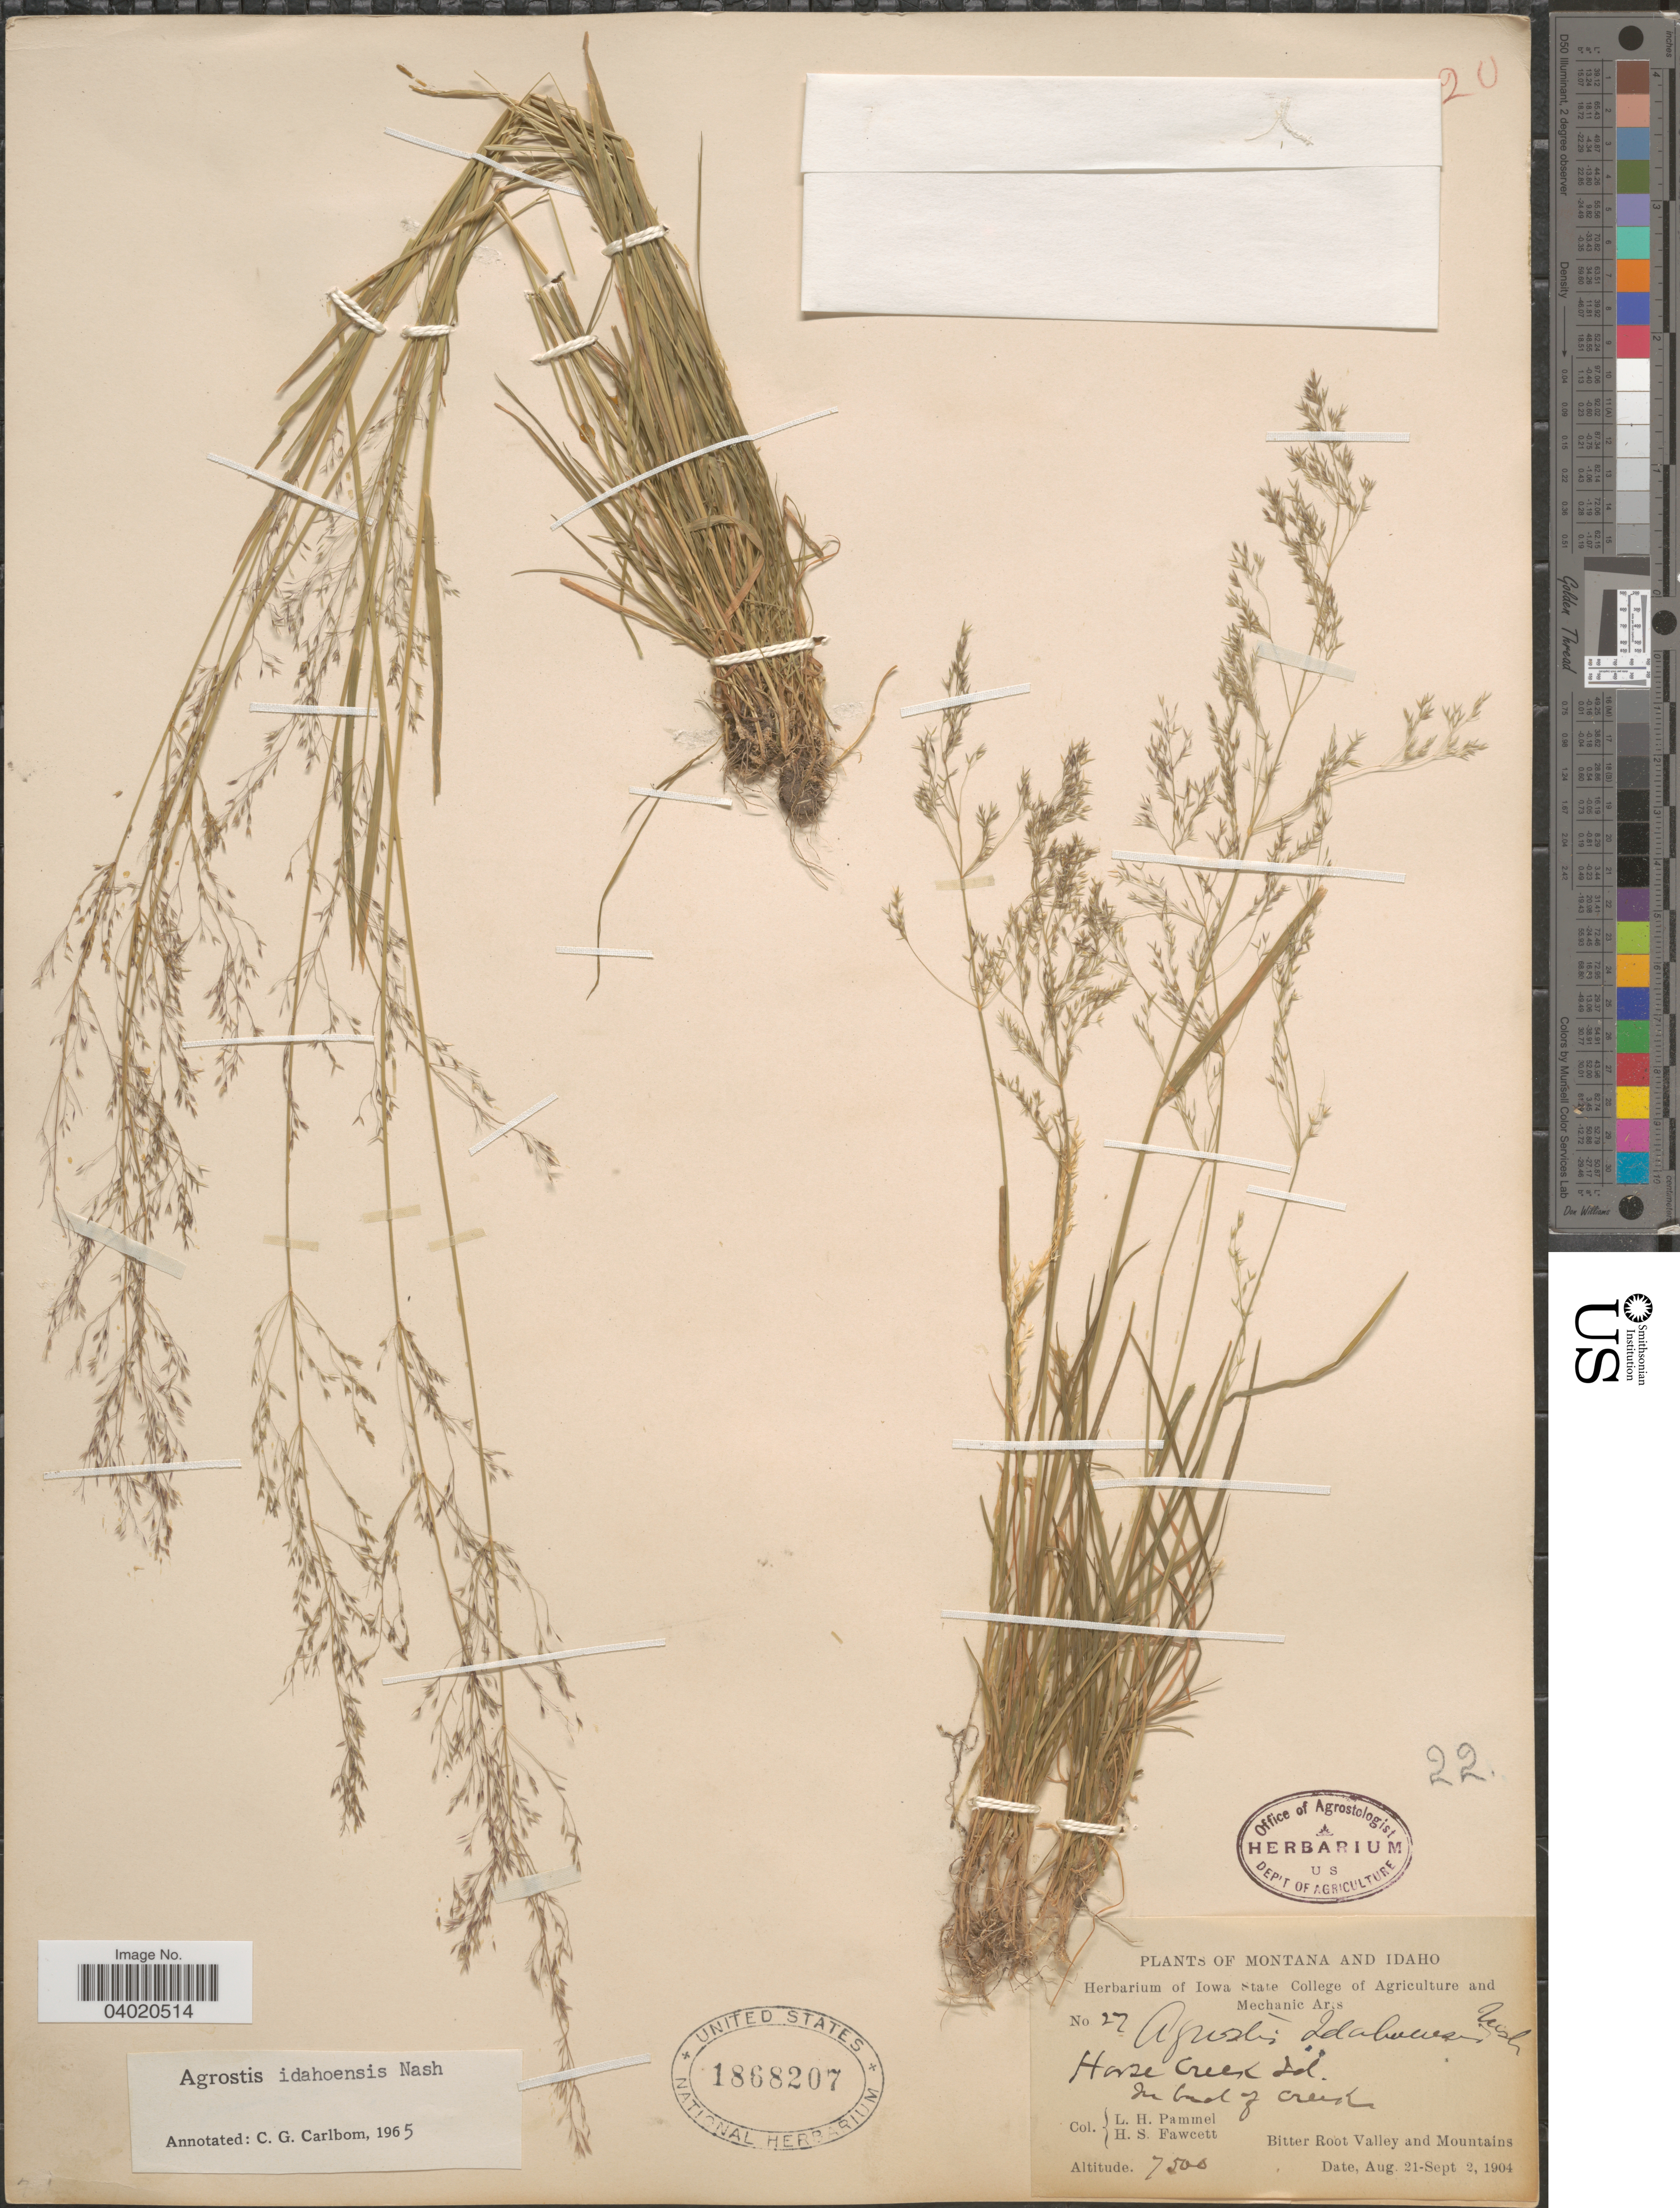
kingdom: Plantae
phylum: Tracheophyta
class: Liliopsida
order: Poales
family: Poaceae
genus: Agrostis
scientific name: Agrostis idahoensis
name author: Nash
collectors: L. Pammel & H. Fawcett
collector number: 27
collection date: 1904-08-21/1904-09-02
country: United States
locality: Montana and Idaho. Horse Creek Id. Bitter Root Valley and Mountains.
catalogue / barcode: US 1868207